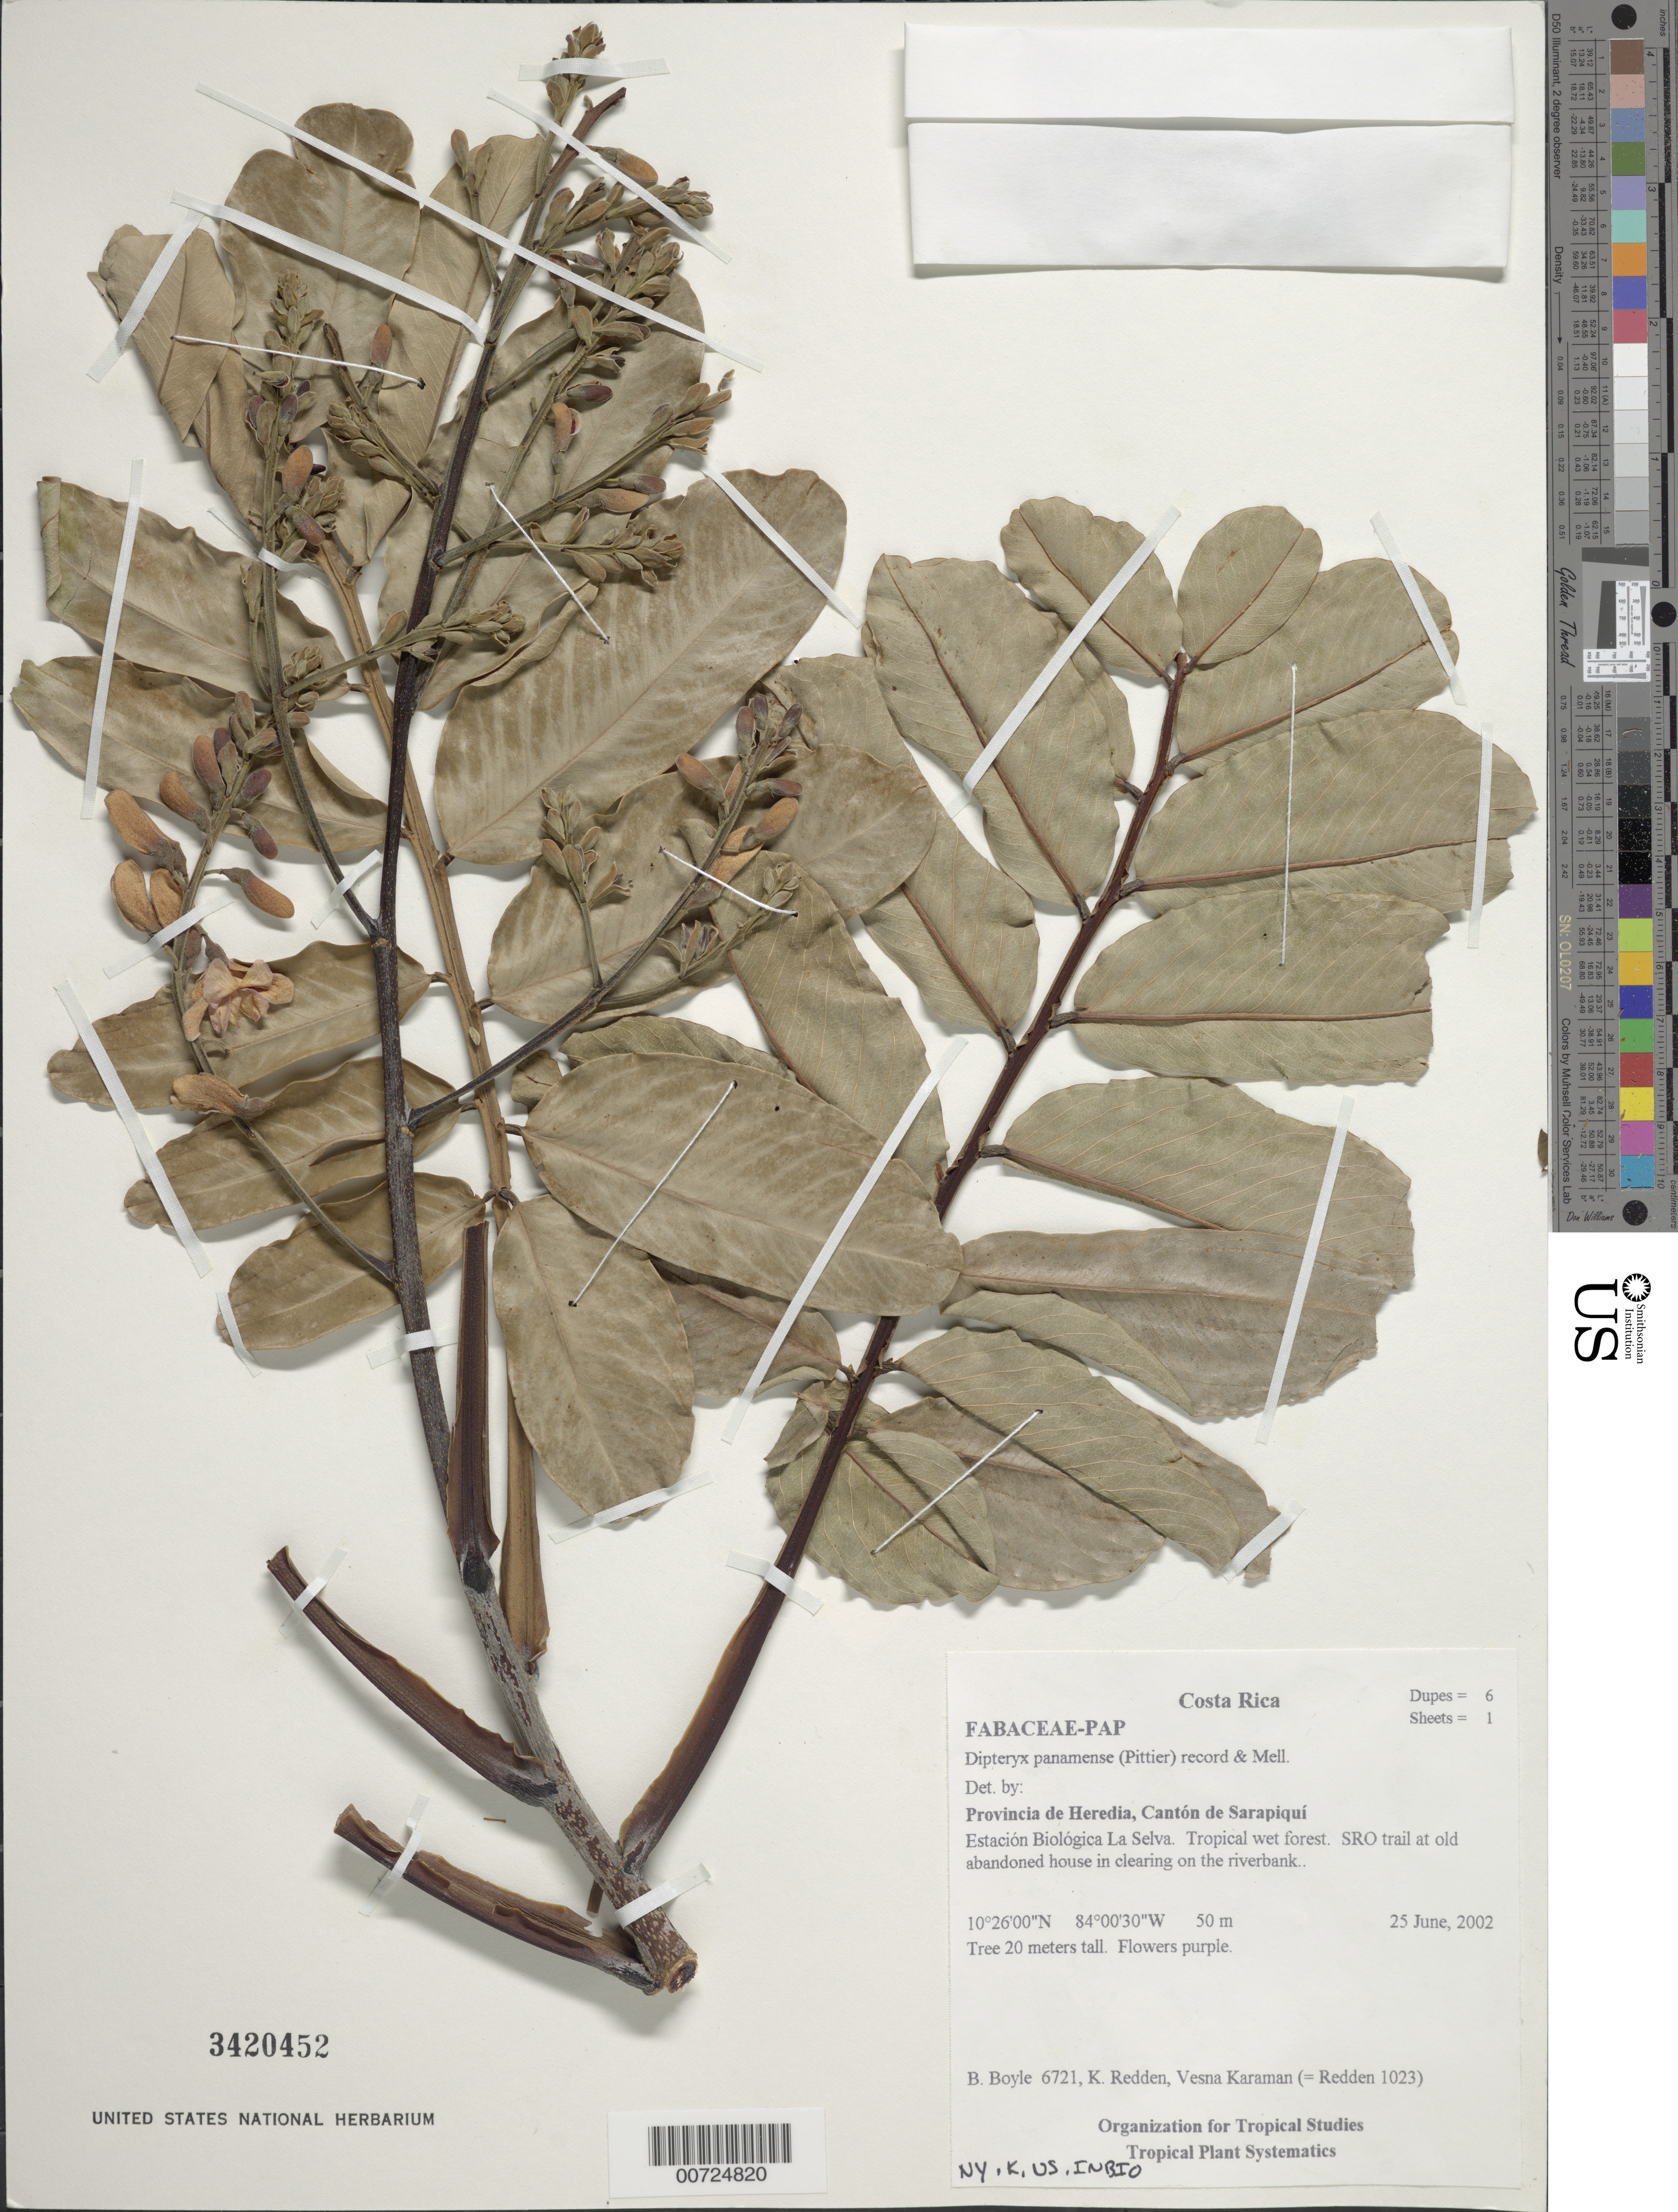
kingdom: Plantae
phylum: Tracheophyta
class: Magnoliopsida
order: Fabales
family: Fabaceae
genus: Dipteryx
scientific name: Dipteryx panamensis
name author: (Pittier) Record & Mell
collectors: B. Boyle, K. M. Redden & V. Karaman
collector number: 6721/1023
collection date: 2002-06-25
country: Costa Rica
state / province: Heredia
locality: Canton de Sarapiqui, Estacion Biologica La Selva, SRo Trail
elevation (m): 50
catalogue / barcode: US 3420452